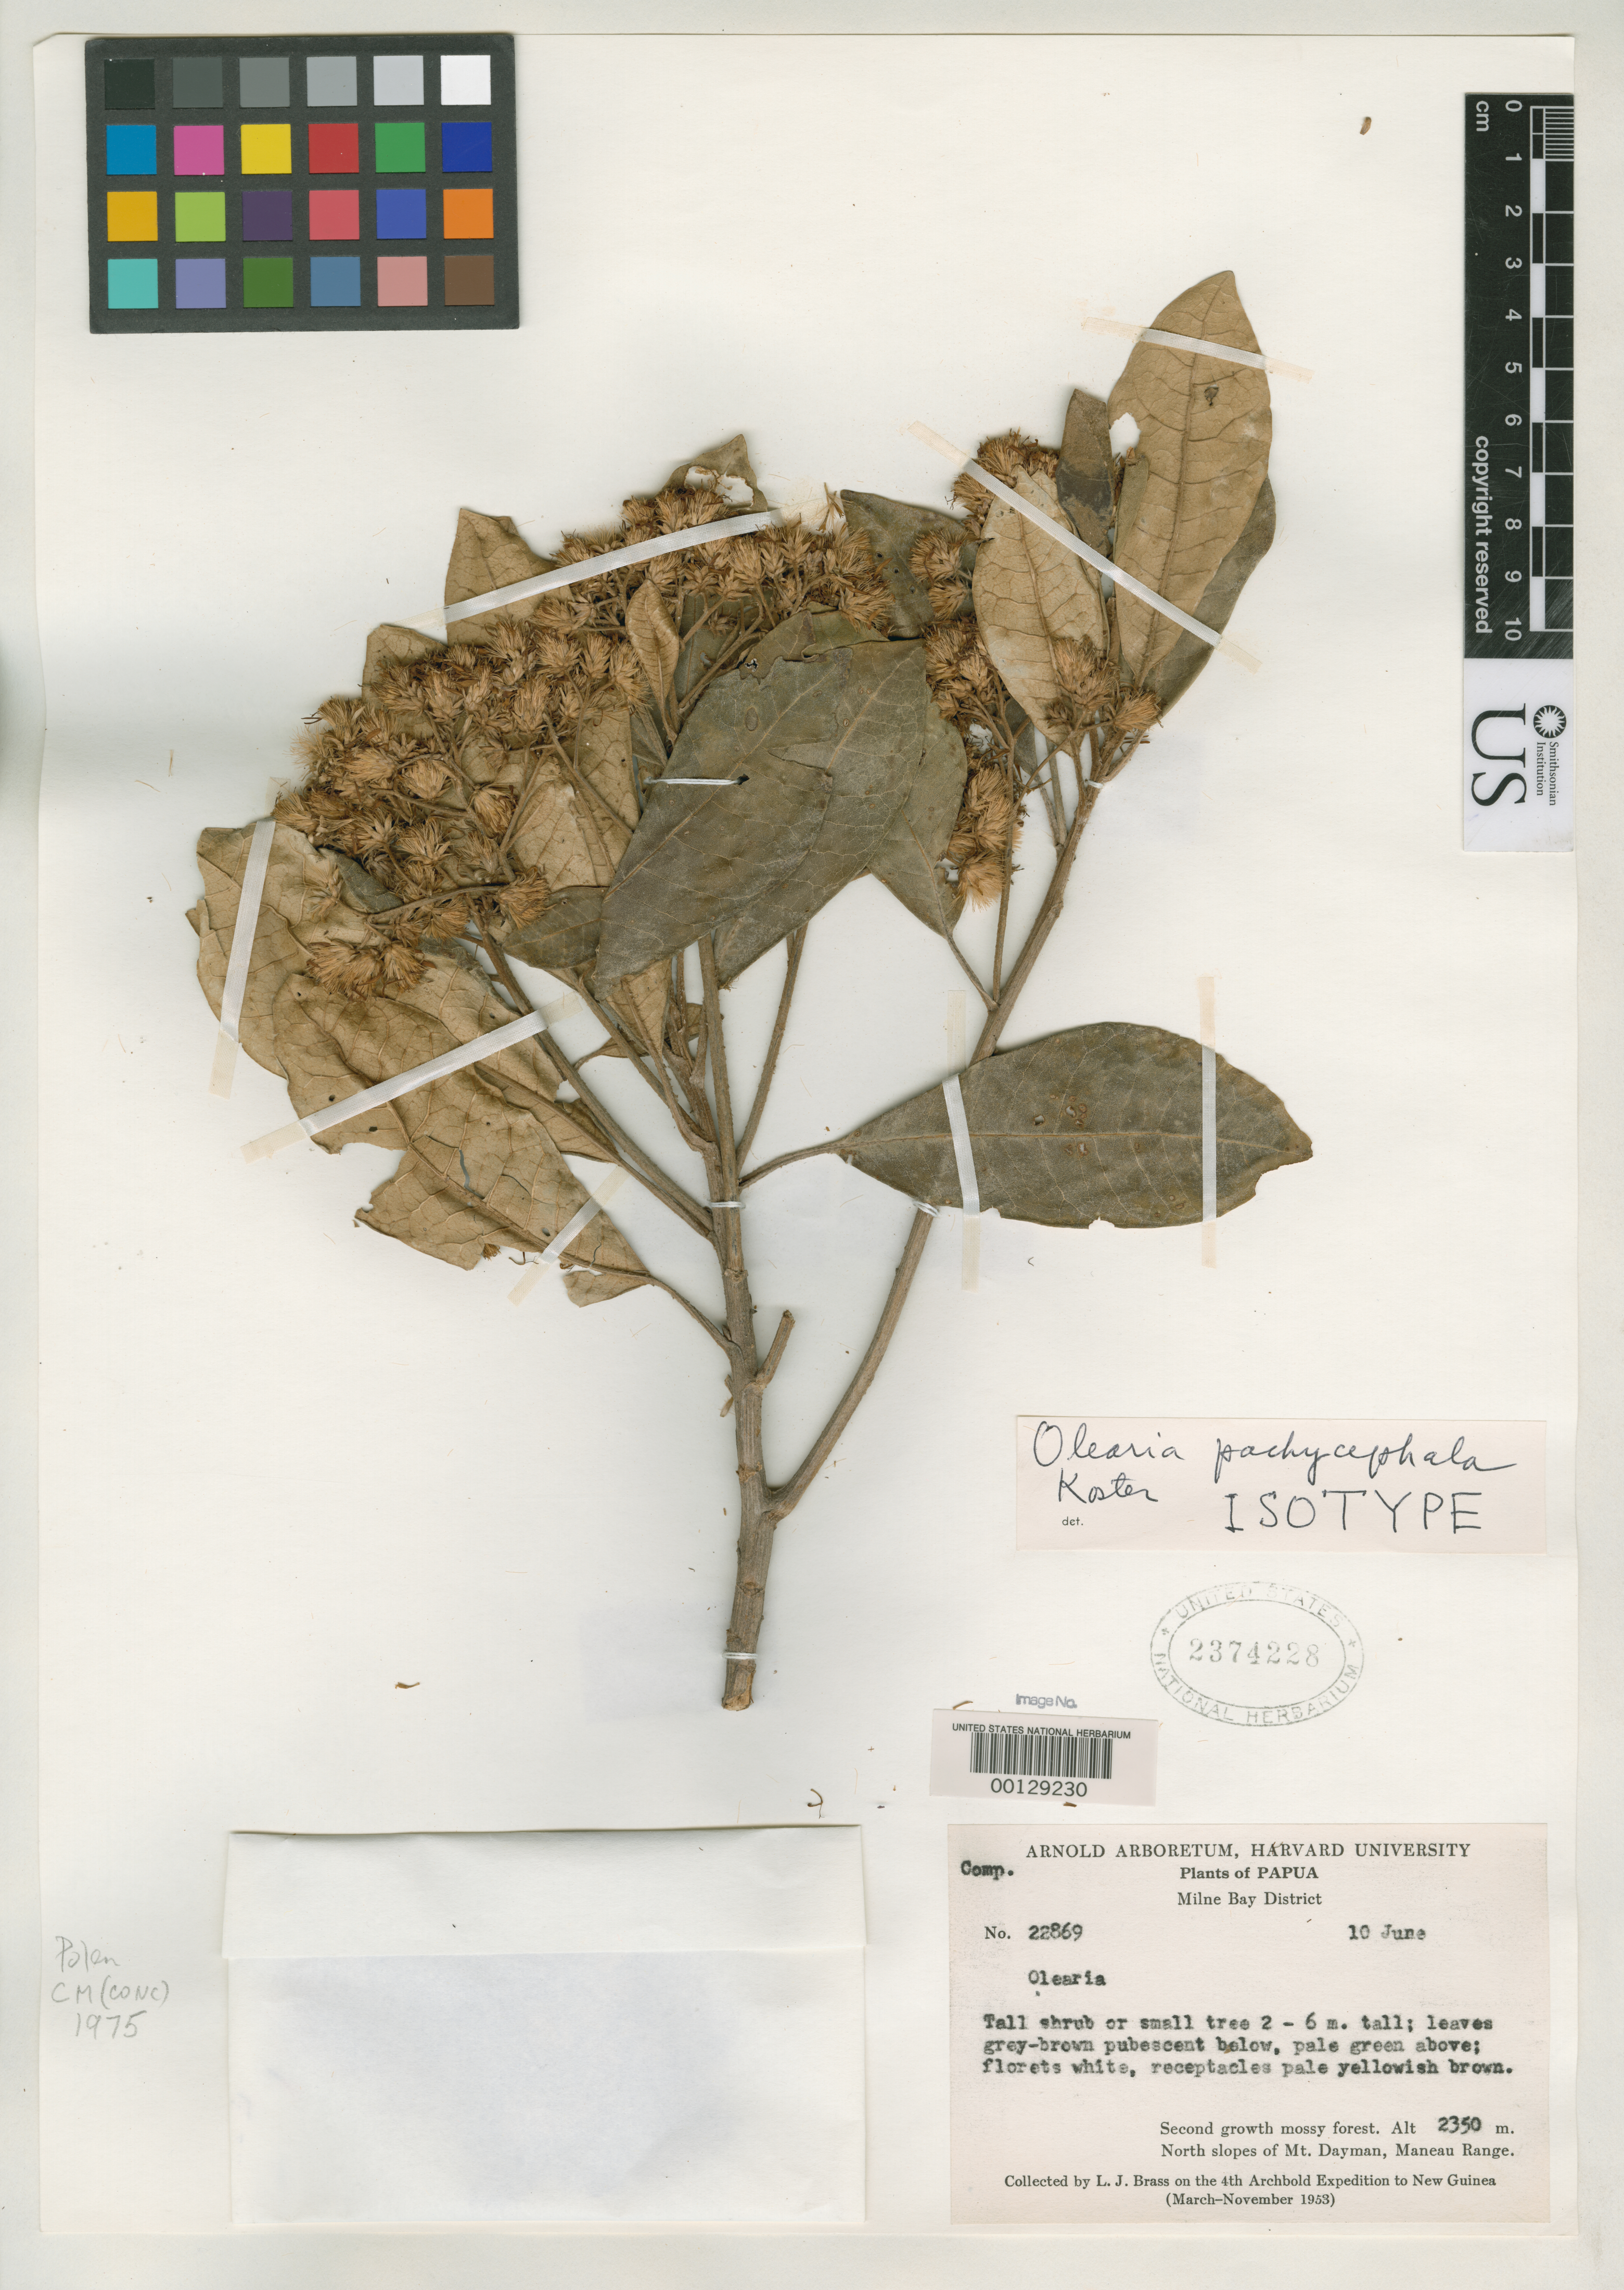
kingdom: Plantae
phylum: Tracheophyta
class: Magnoliopsida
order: Asterales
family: Asteraceae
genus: Olearia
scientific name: Olearia pachycephala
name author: J. Kost.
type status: Isotype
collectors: L. J. Brass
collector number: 22869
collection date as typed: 10 Jun 1953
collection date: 1953-06-10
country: Papua New Guinea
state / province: Milne Bay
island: New Guinea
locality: Mt. Dayman.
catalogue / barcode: US 2374228